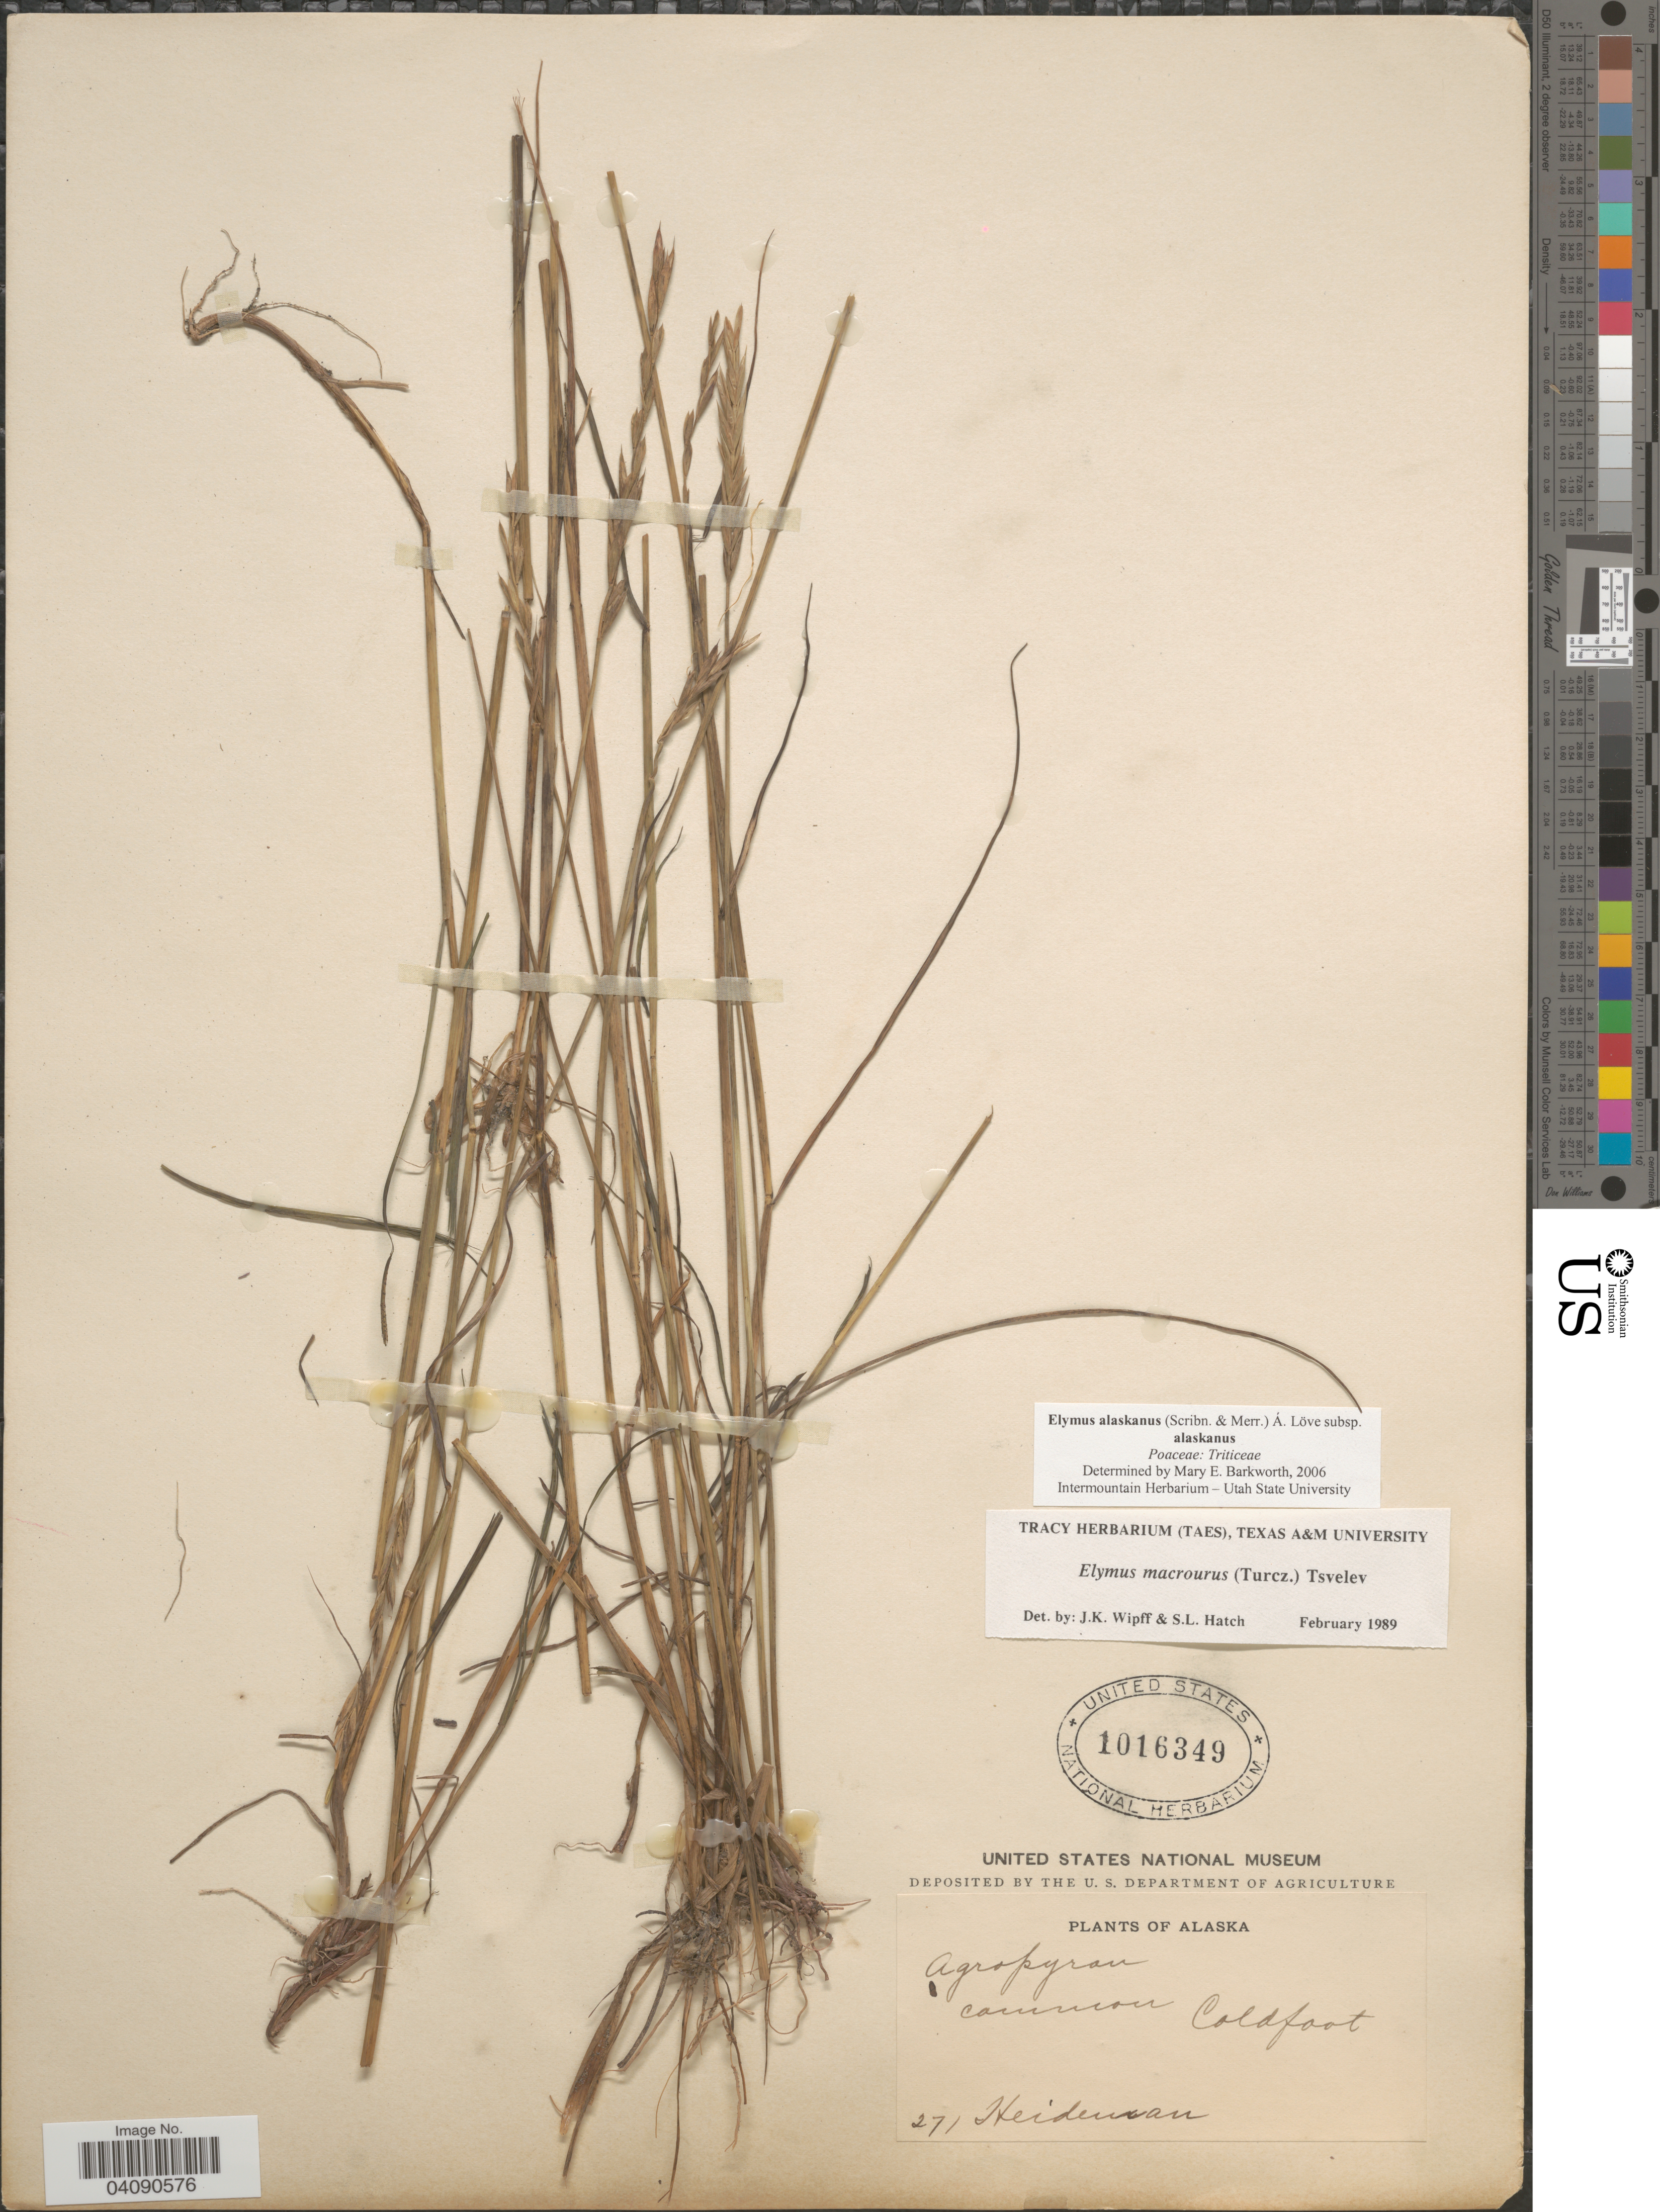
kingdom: Plantae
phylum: Tracheophyta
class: Liliopsida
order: Poales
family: Poaceae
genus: Elymus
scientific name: Elymus alaskanus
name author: (Scribn. & Merr.) Á. Löve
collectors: Heideman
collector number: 271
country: United States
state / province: Alaska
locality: Coldfoot.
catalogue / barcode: US 1016349